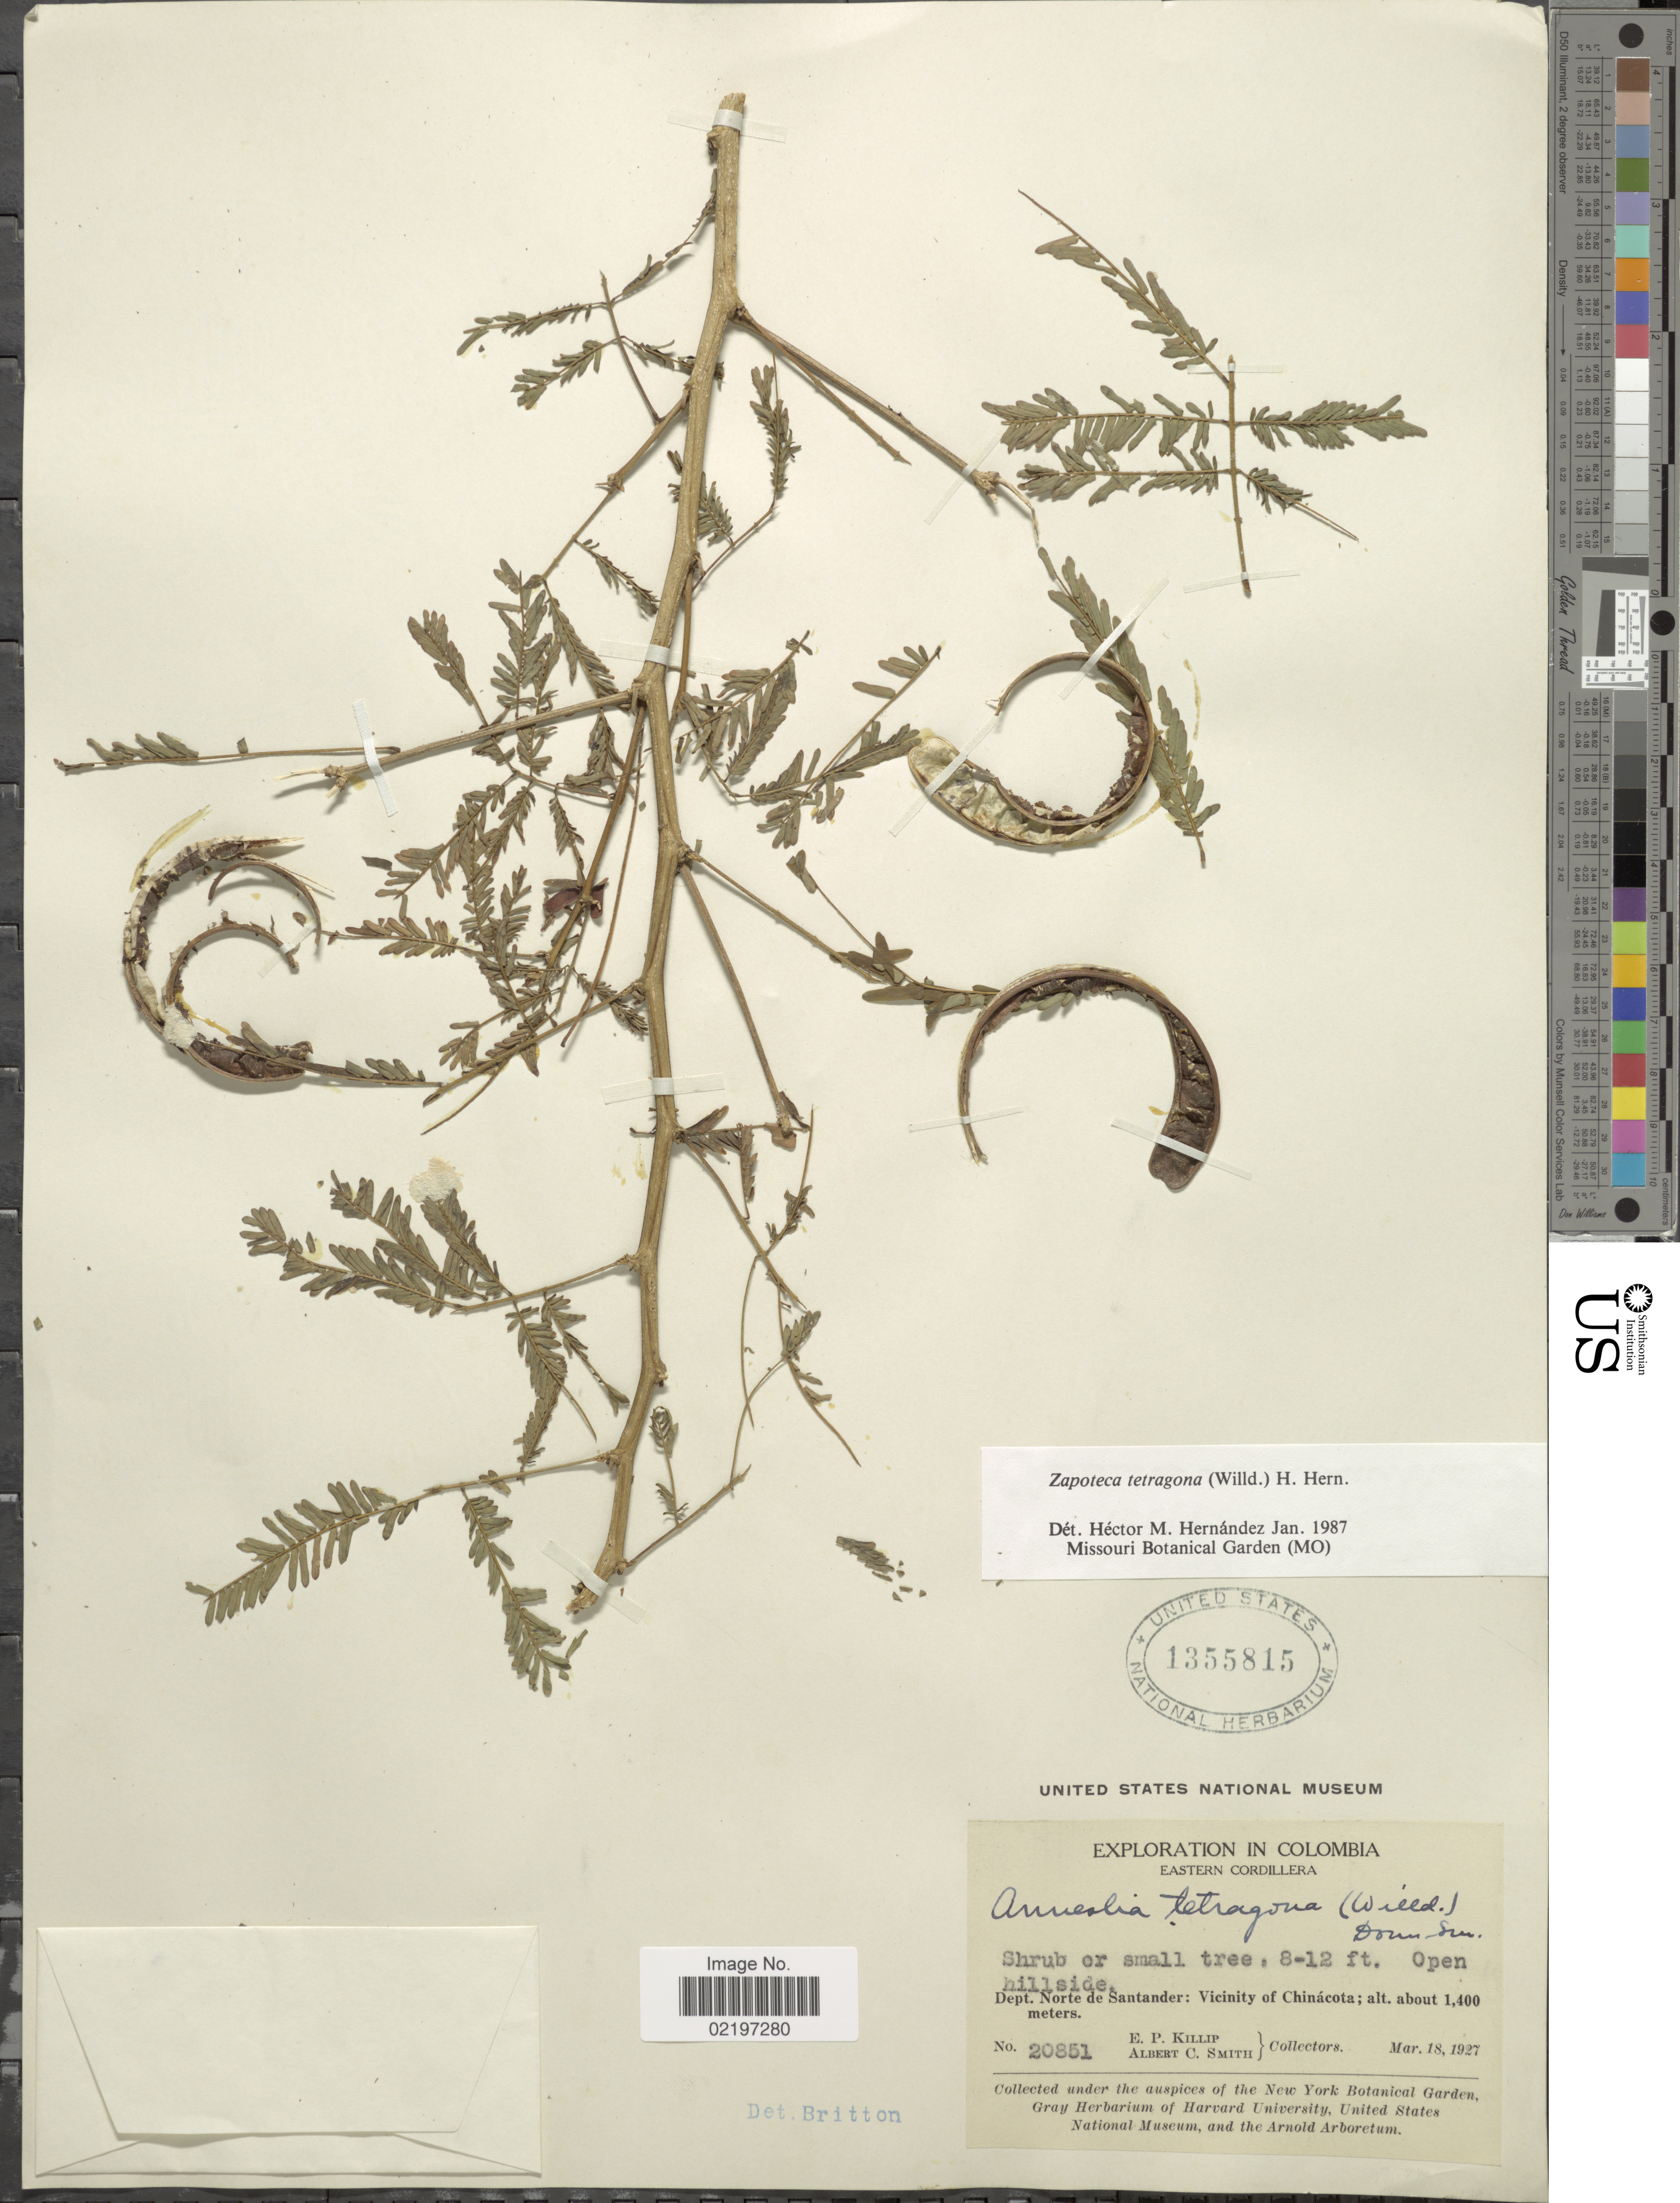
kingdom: Plantae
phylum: Tracheophyta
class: Magnoliopsida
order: Fabales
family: Fabaceae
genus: Zapoteca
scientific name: Zapoteca tetragona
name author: (Willd.) H.M. Hern.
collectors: E. P. Killip & A. C. Smith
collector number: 20851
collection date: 1927-03-18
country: Colombia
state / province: Norte de Santander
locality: Eastern Cordillera, Dept. Notre de Santande: Vicinity of Chinacota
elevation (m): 1400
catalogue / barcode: US 1355815